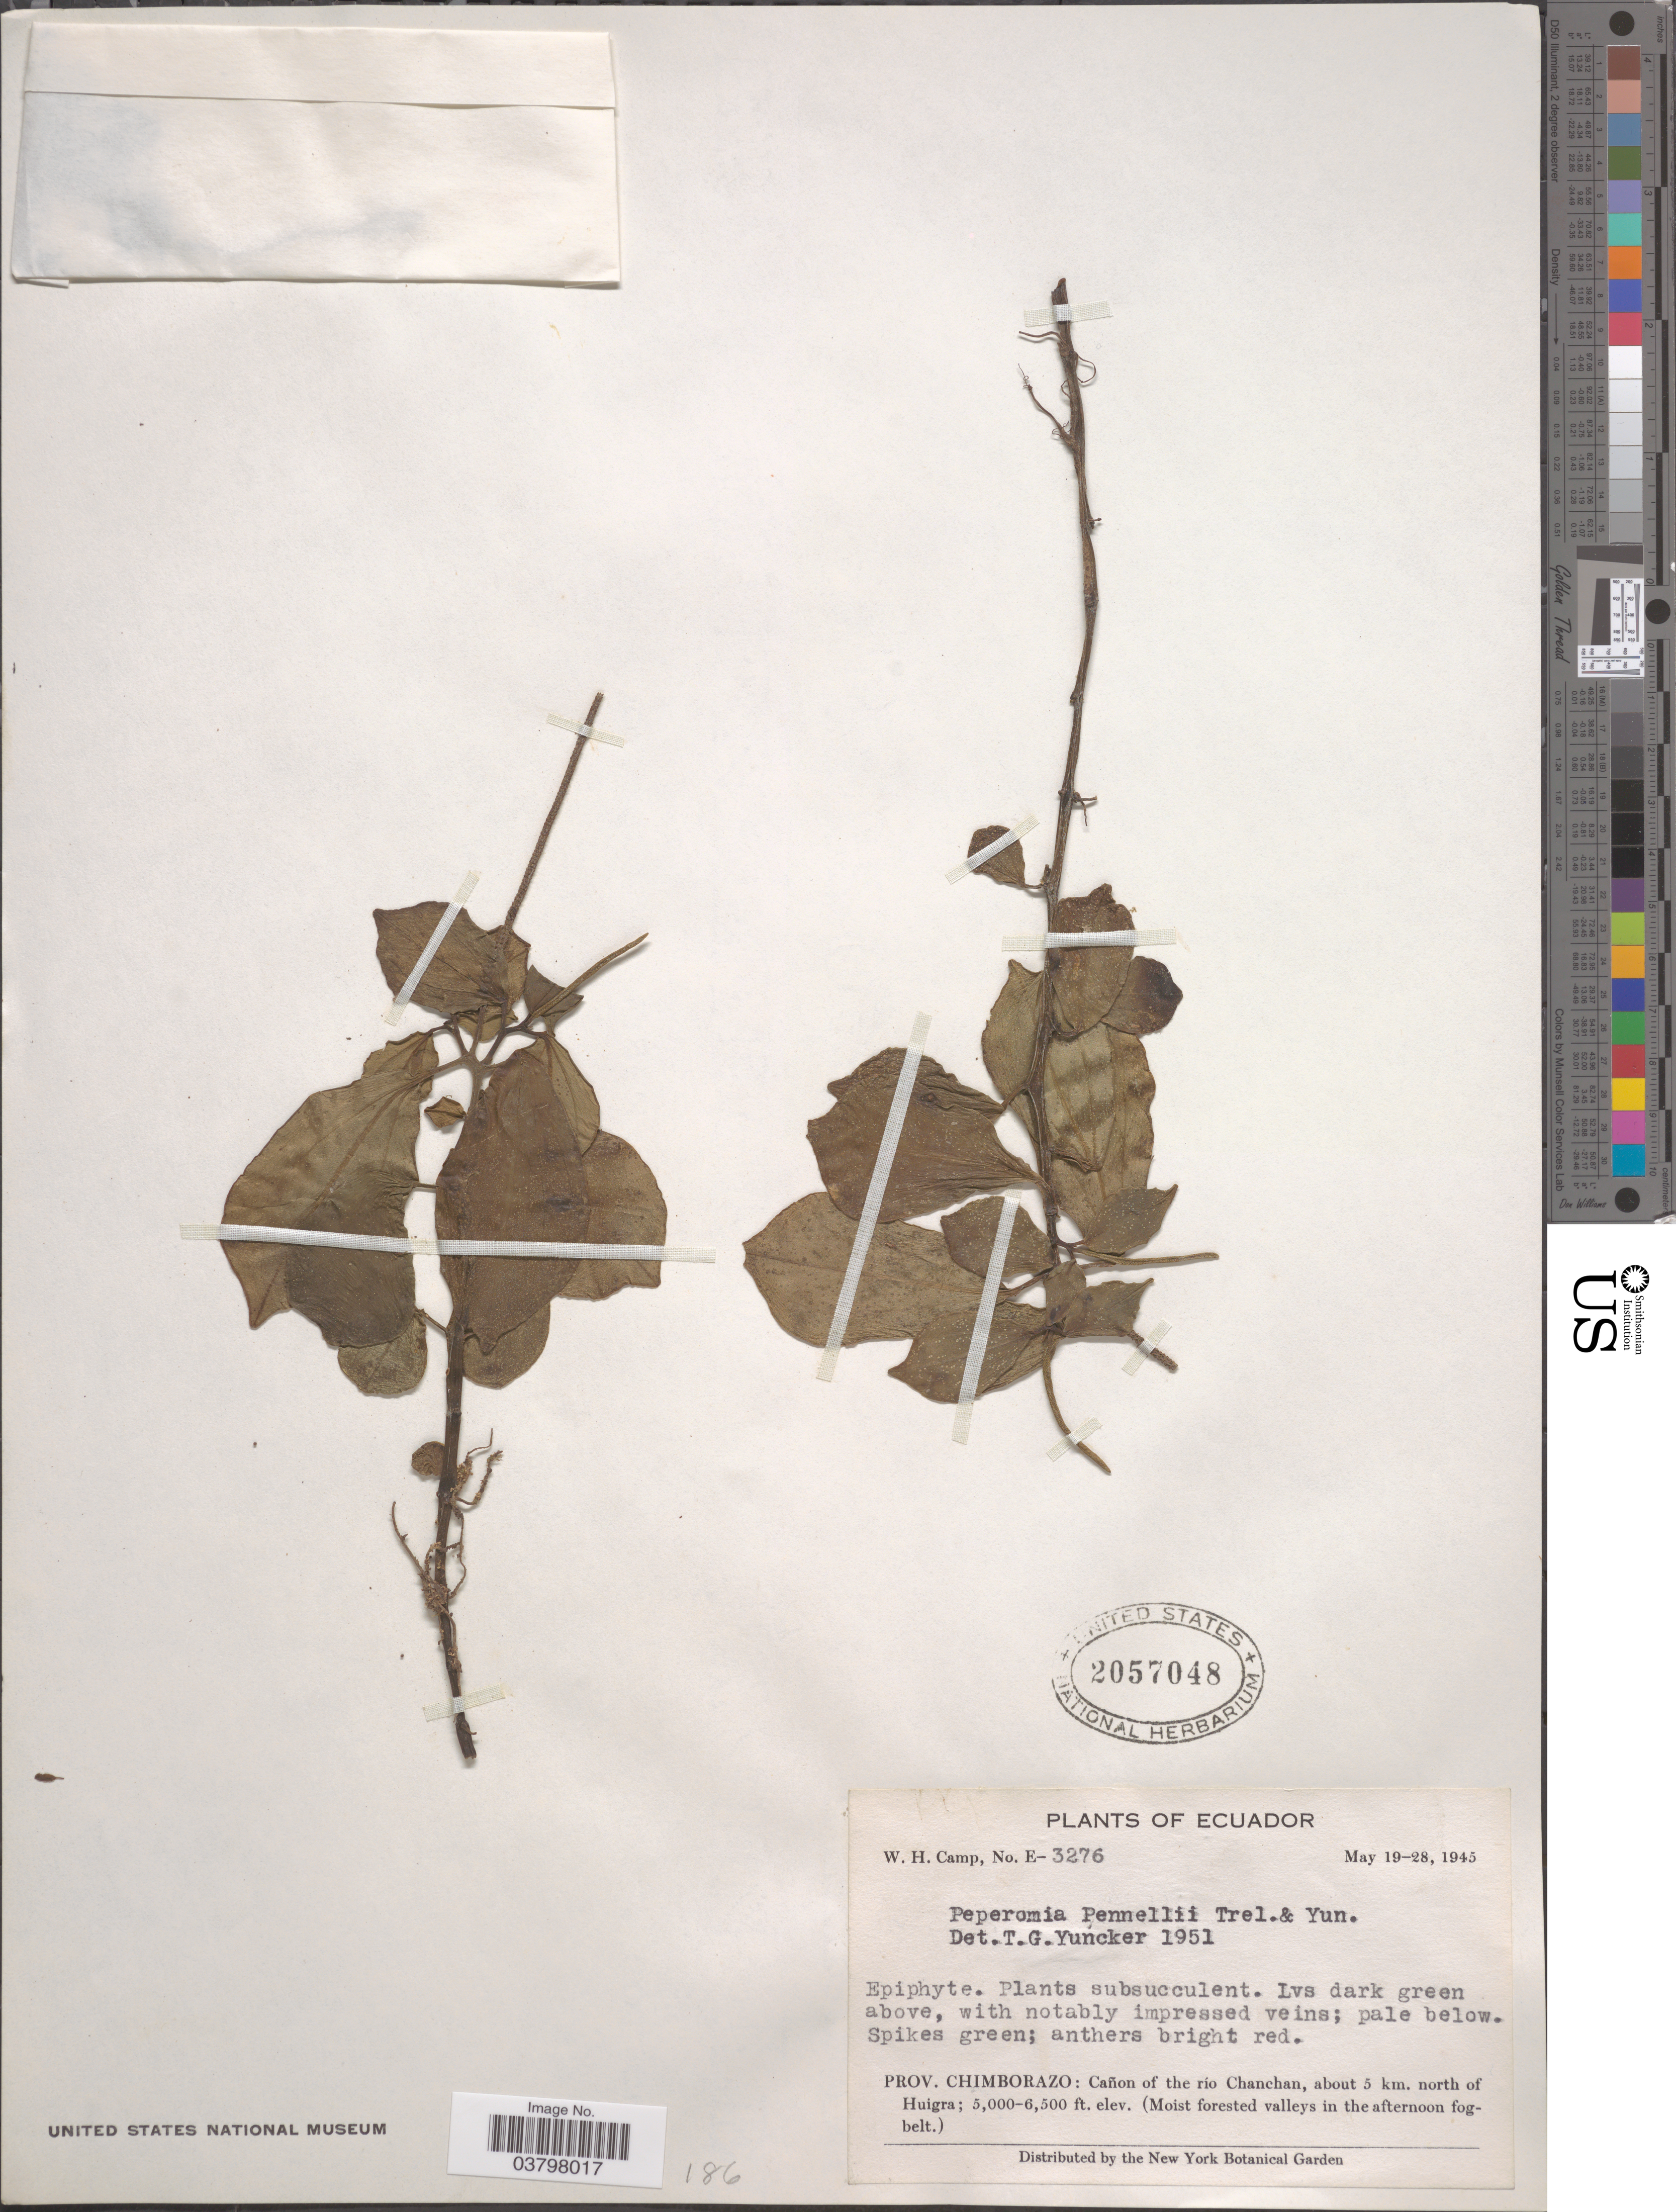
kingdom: Plantae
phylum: Tracheophyta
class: Magnoliopsida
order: Piperales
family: Piperaceae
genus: Peperomia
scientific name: Peperomia pennellii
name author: Trel. & Yunck.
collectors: W. H. Camp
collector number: E-3276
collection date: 1945-05-19/1945-05-28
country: Ecuador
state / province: Chimborazo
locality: Cañon of the río Chanchan, about 5 km. north of Huigra.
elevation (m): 1524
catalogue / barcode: US 2057048